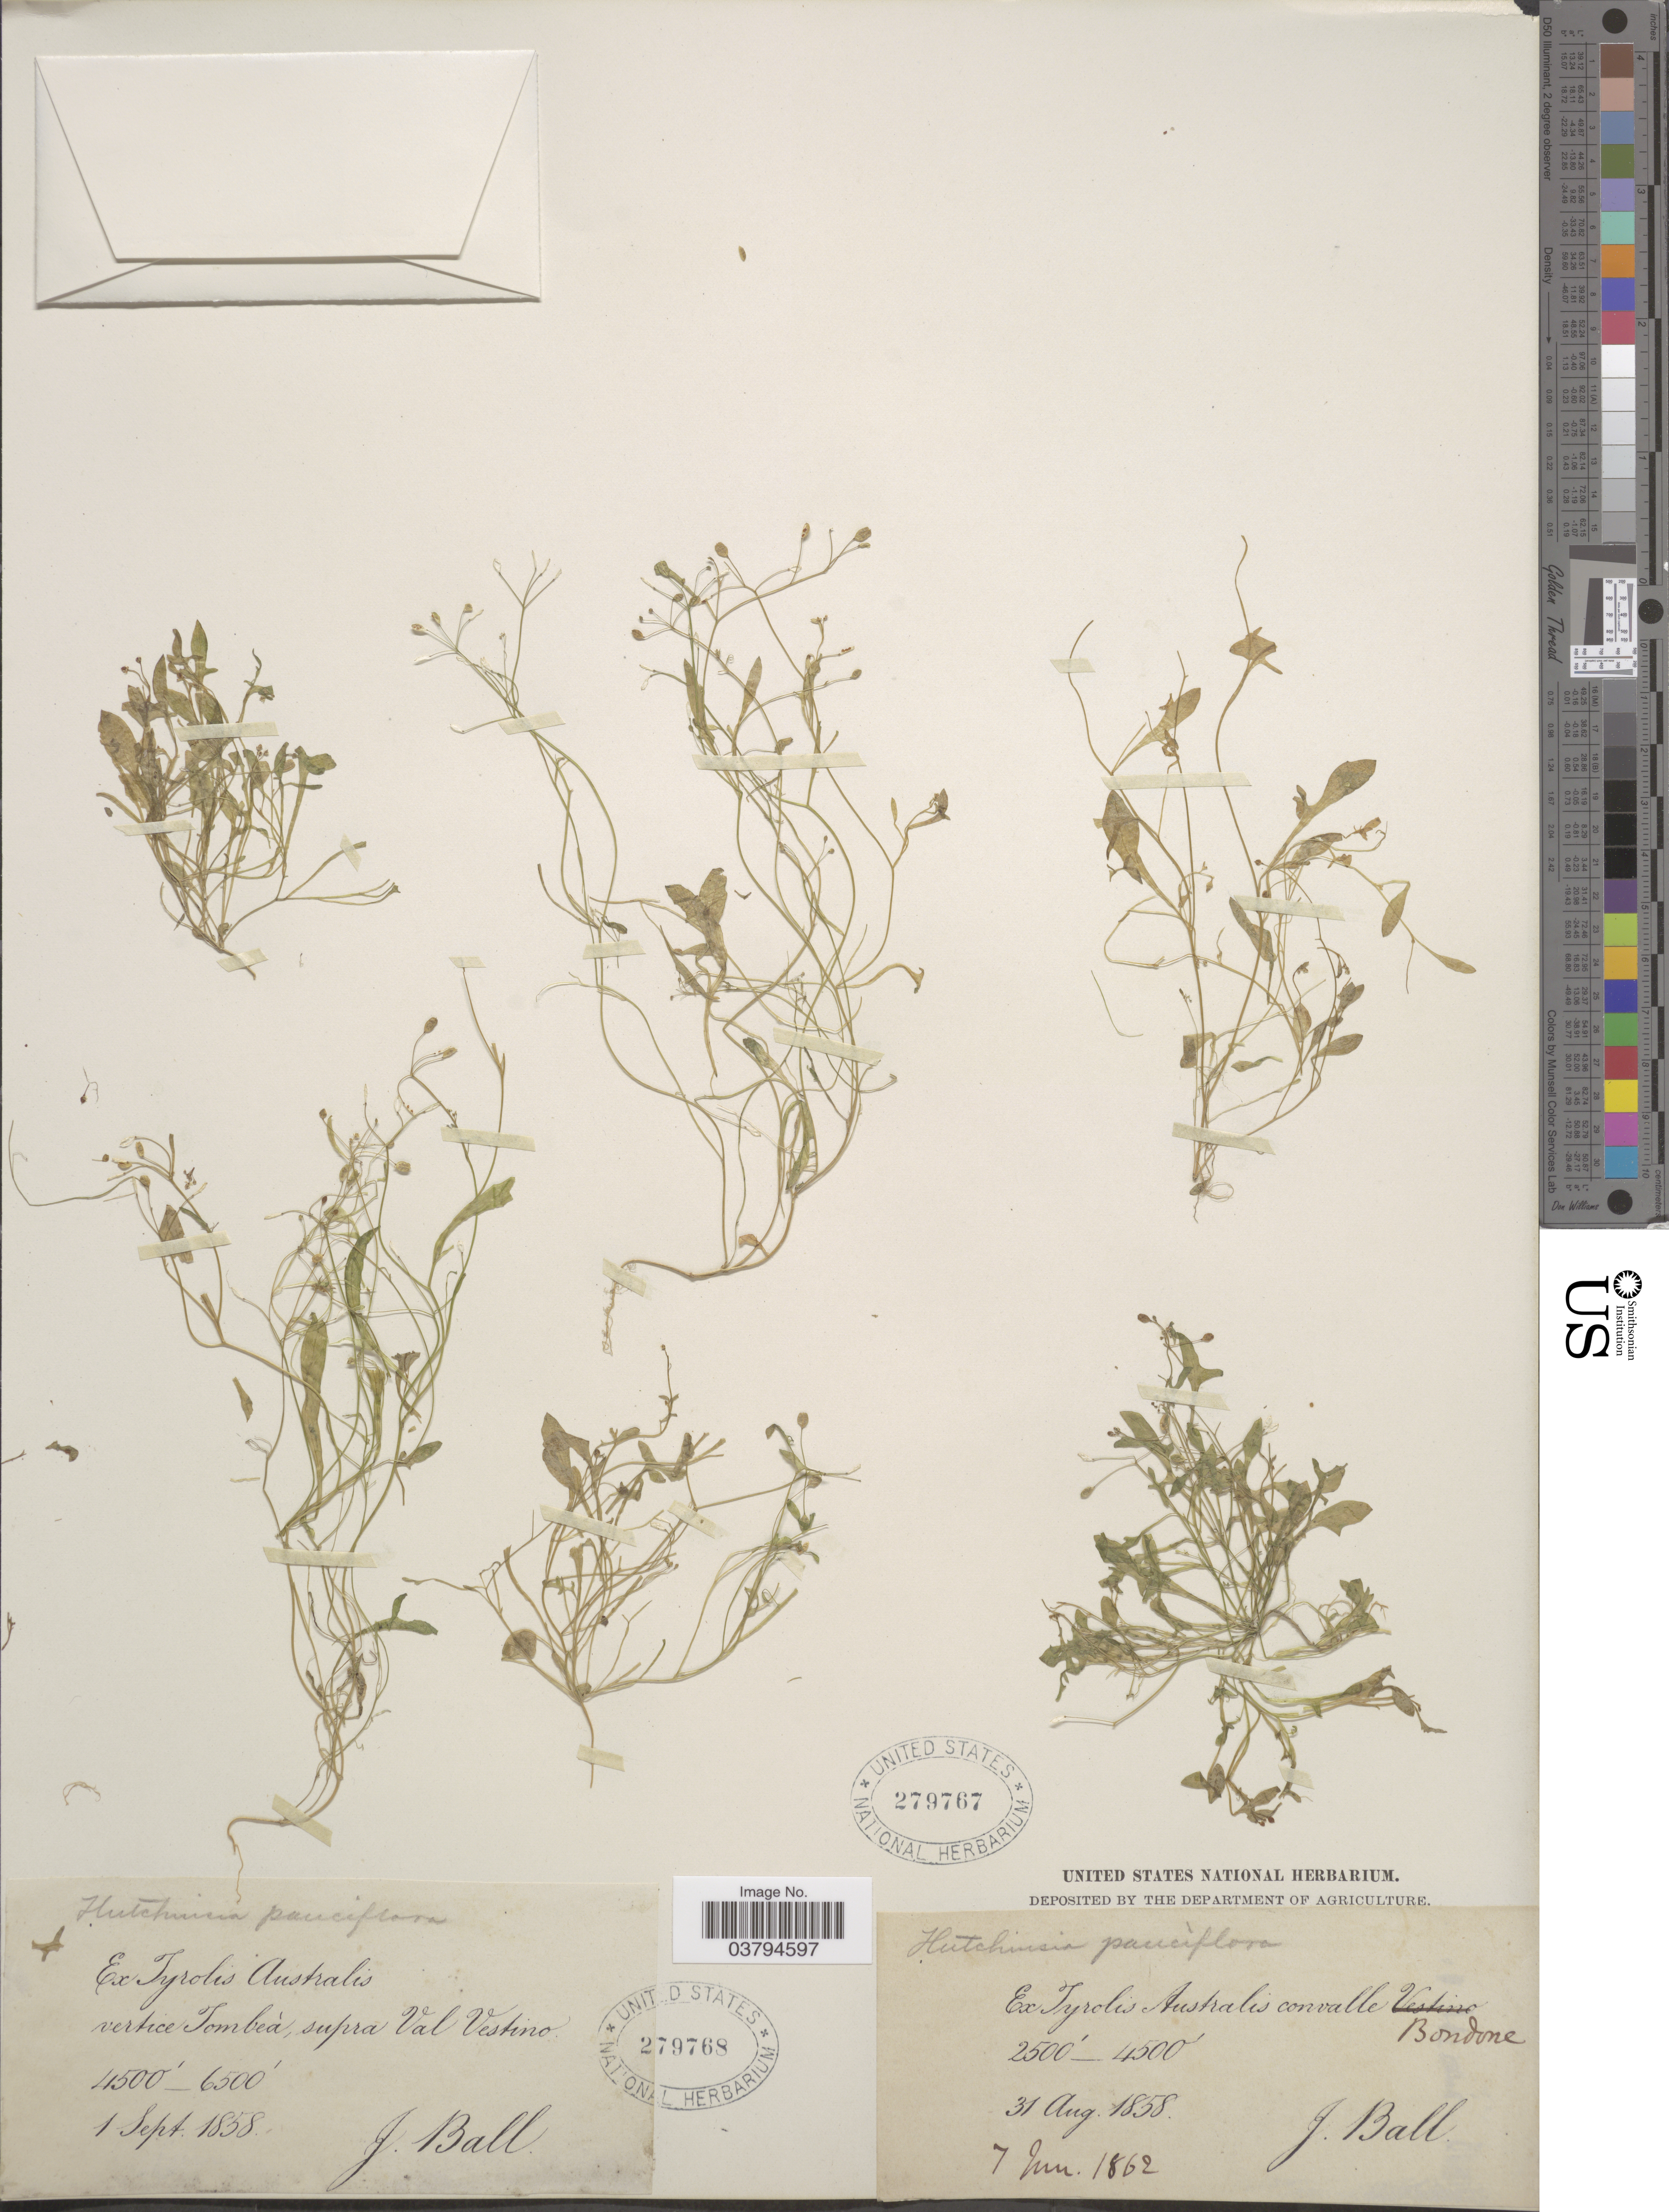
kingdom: Plantae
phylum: Tracheophyta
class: Magnoliopsida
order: Brassicales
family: Brassicaceae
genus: Hutchinsia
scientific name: Hutchinsia pauciflora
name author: Bertol.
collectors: J. Ball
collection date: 1858-09-01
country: Italy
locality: Ex Tyrolis Australis vertice Tombeà, supra Val Vestino.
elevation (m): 1372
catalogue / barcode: US 279768